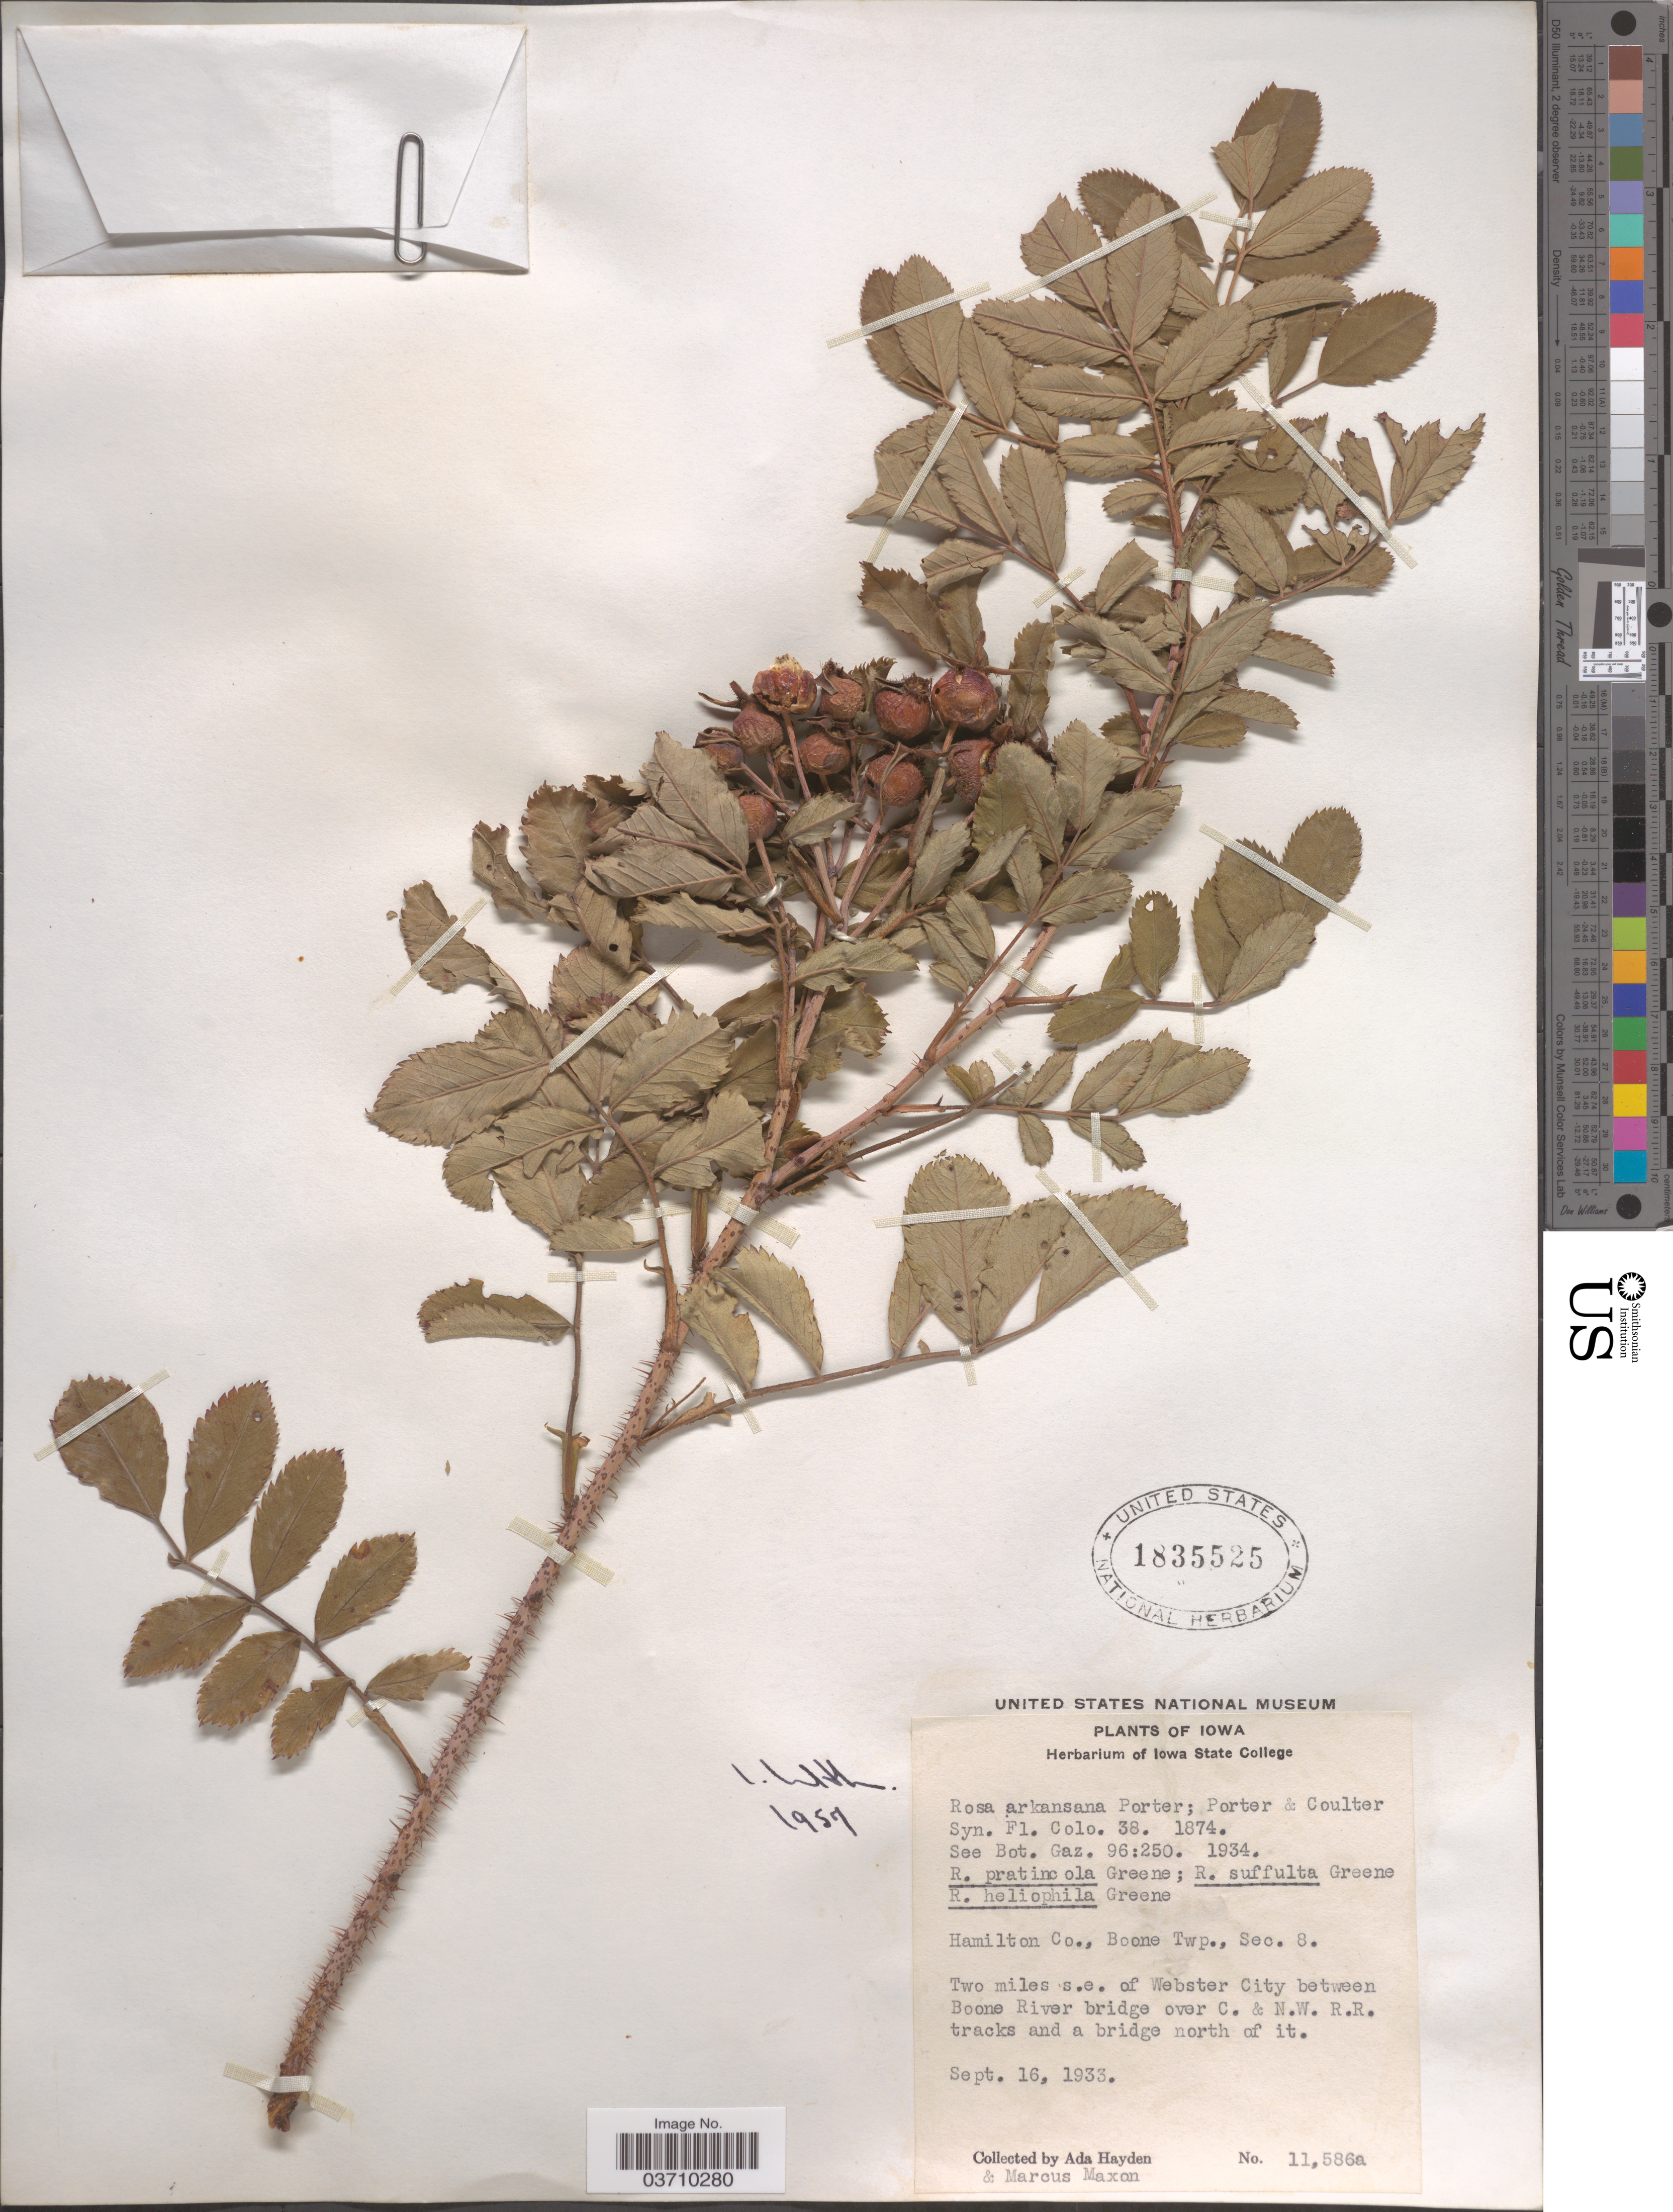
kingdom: Plantae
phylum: Tracheophyta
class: Magnoliopsida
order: Rosales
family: Rosaceae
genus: Rosa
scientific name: Rosa arkansana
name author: Porter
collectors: Ada Hayden & M. Maxon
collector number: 11586a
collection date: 1933-09-16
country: United States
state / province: Iowa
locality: Hamilton Co., Boone Twp., Sec. 8. Two miles s. e. of Webster City between Boone River bridge over C. & N. W. R. R. tracks and a bridge north of it.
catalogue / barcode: US 1835525